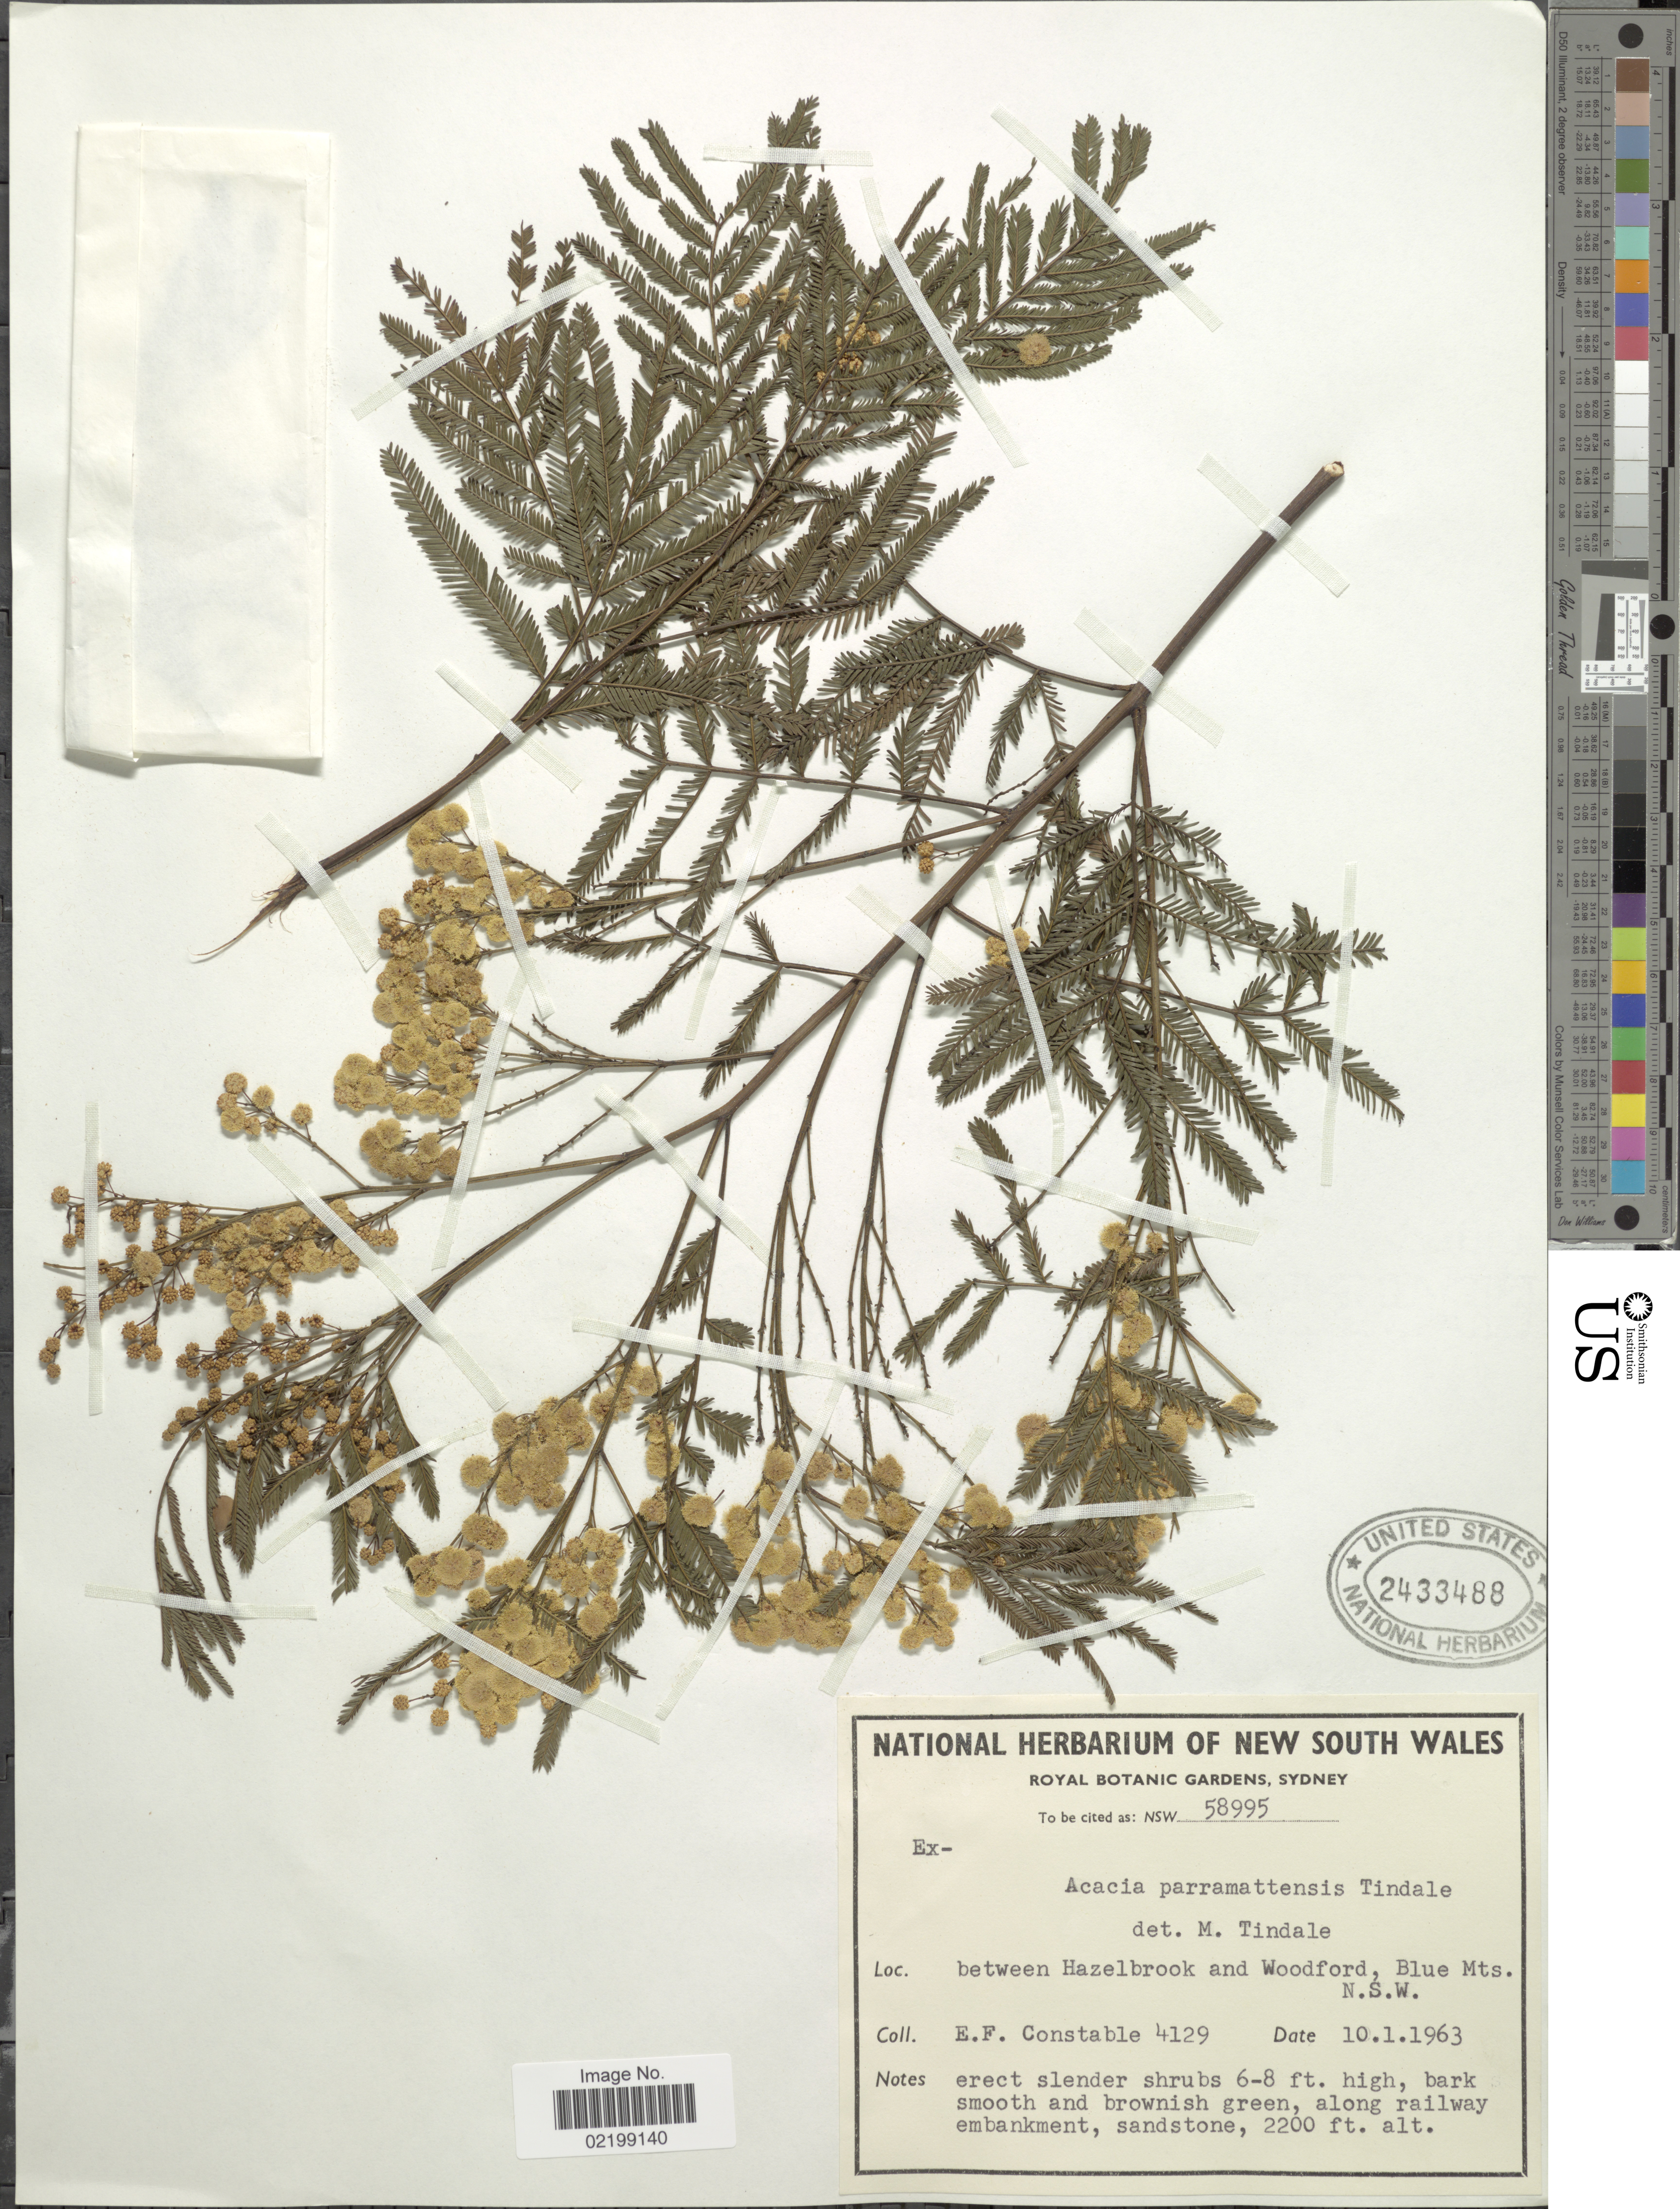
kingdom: Plantae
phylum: Tracheophyta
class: Magnoliopsida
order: Fabales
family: Fabaceae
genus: Acacia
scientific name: Acacia parramattensis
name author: Tindale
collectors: E. F. Constable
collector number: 4129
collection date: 1963-01-10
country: Australia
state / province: New South Wales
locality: Between Hazelbrook and Woodford, Blue Mts.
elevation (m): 671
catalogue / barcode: US 2433488